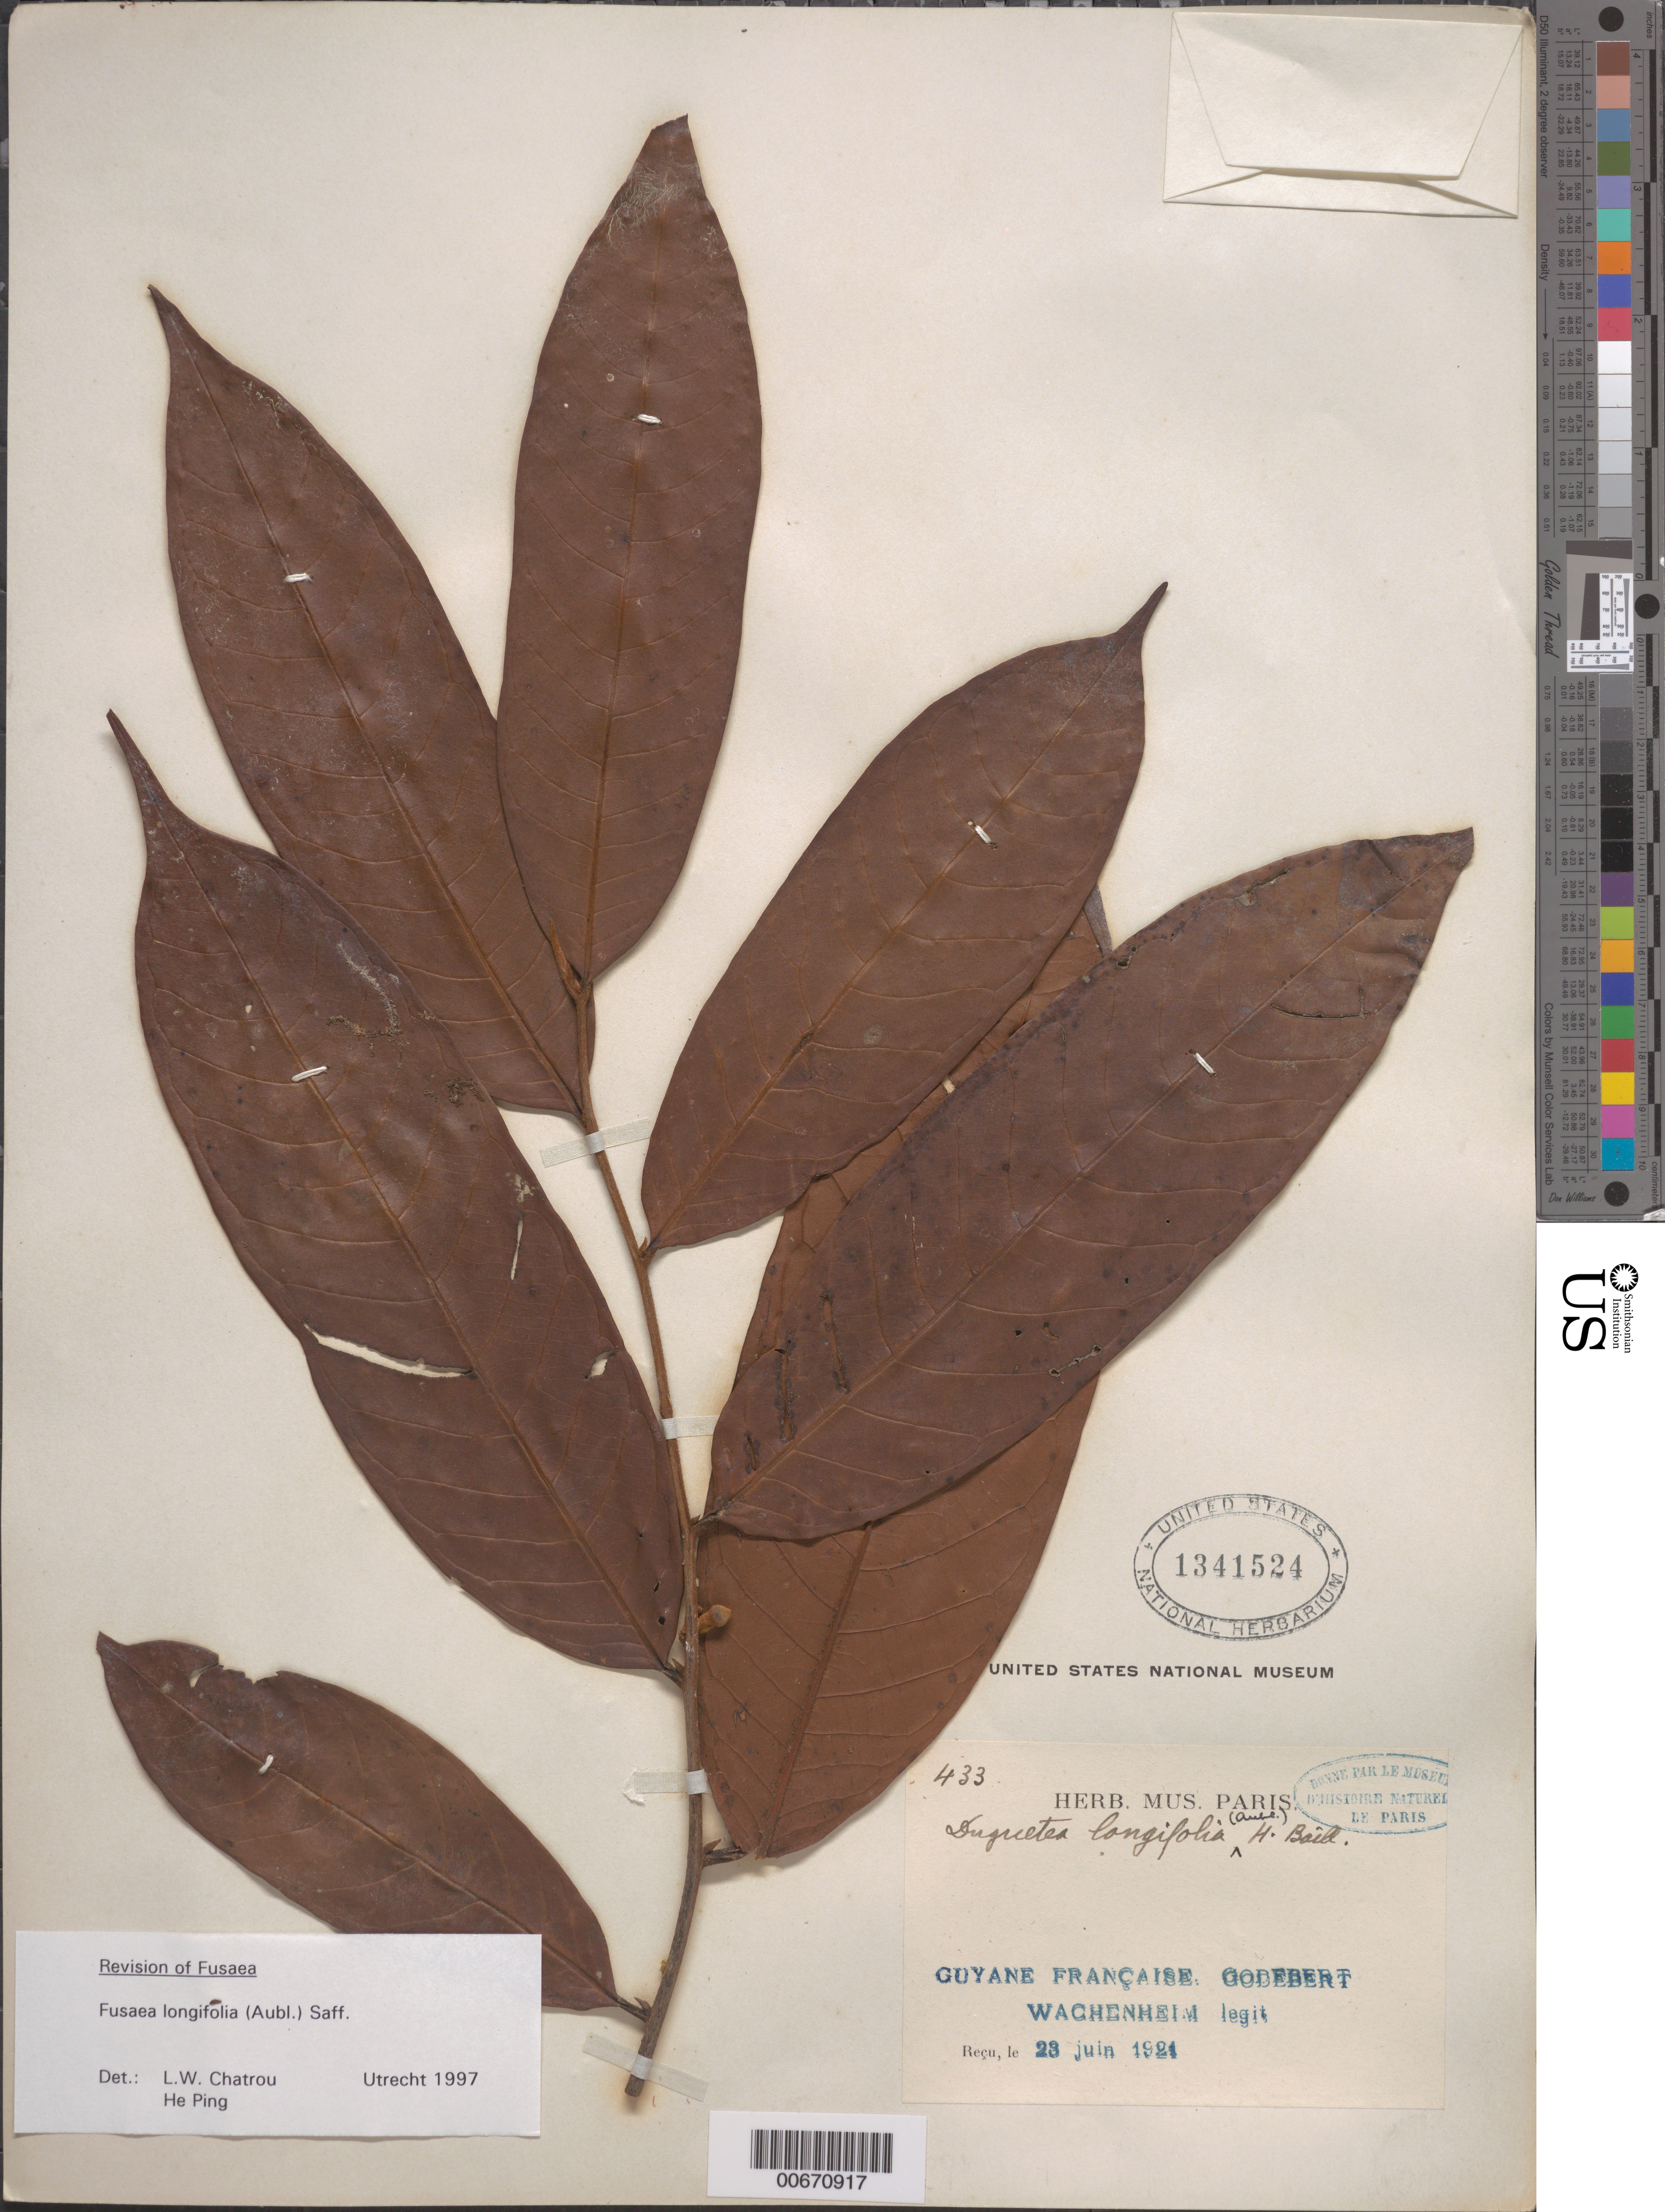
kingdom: Plantae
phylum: Tracheophyta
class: Magnoliopsida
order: Magnoliales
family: Annonaceae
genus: Fusaea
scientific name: Fusaea longifolia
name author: (Aubl.) Saff.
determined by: Chatrou, L. W.; Ping, He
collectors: G. Wachenheim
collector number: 433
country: French Guiana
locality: Godebert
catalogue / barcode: US 1341524